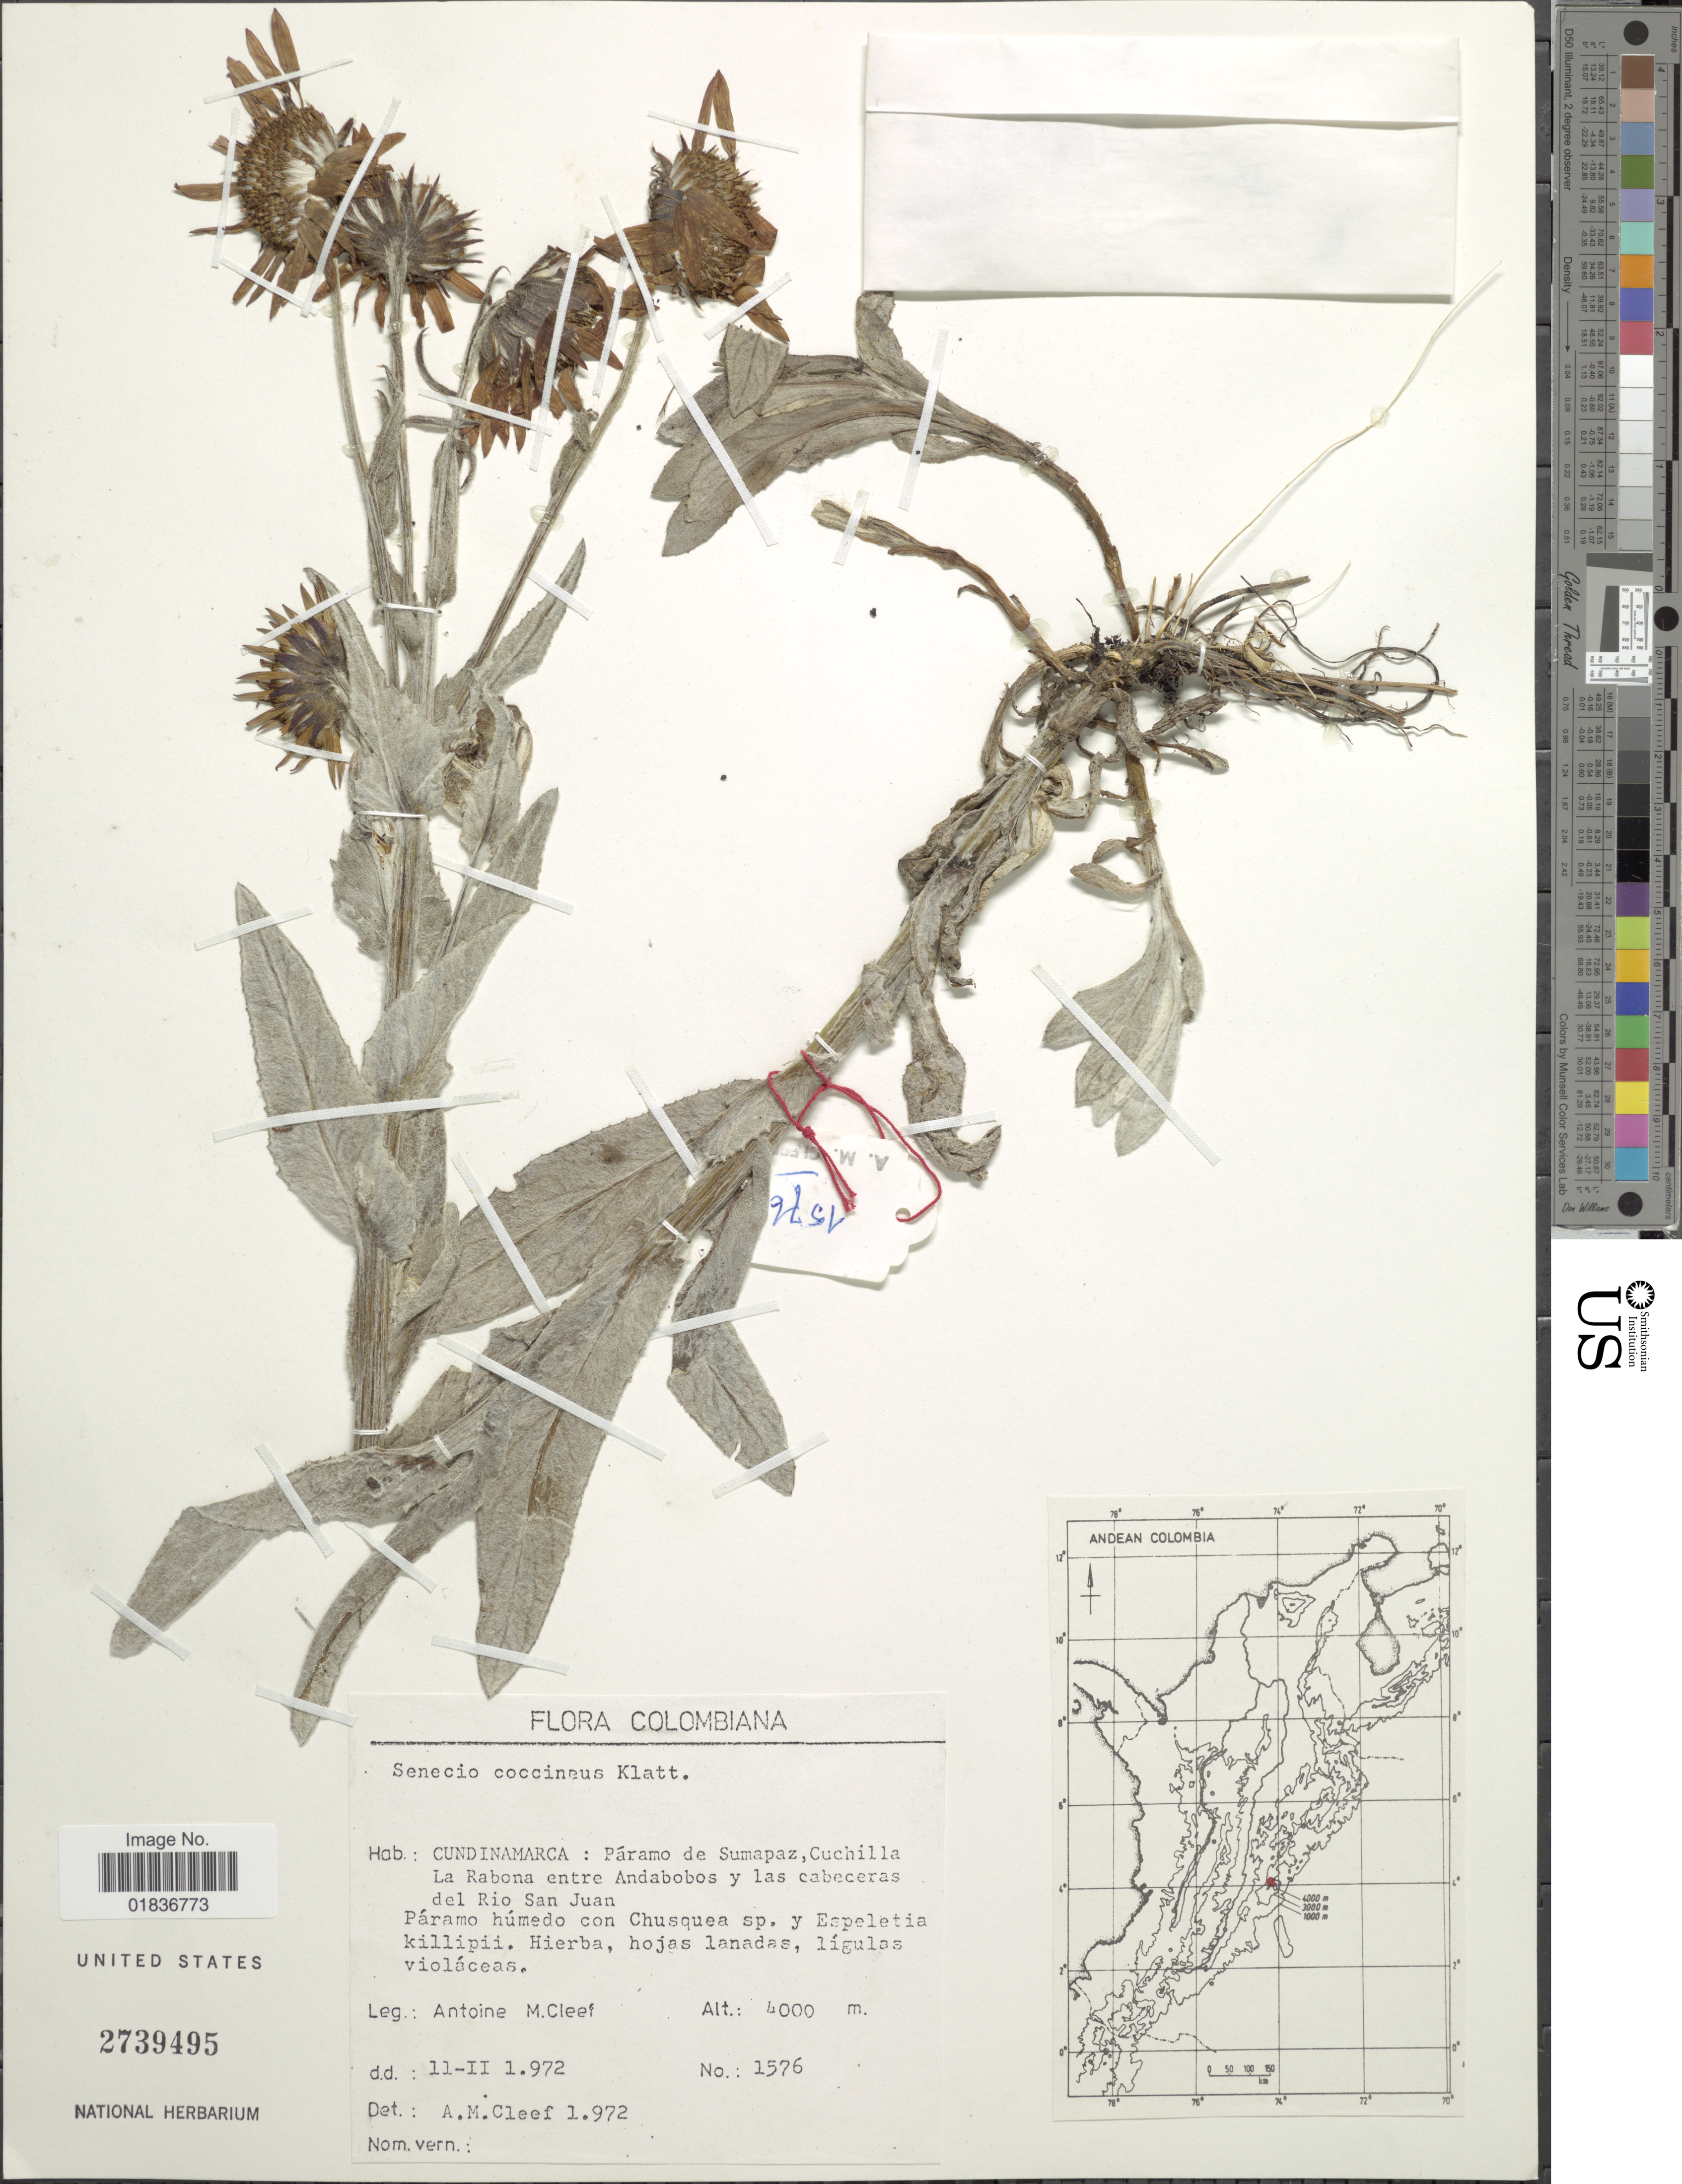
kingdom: Plantae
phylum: Tracheophyta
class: Magnoliopsida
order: Asterales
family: Asteraceae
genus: Senecio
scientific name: Senecio coccineus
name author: Klatt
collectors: A. M. Cleef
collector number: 1576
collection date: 1972-02-11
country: Colombia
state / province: Cundinamarca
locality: Cundinamarca: Paramo de Sumapaz, Cuchilla La Rabona entre Andabobos y las cabeceras del Ruio San Juan.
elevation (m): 4000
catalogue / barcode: US 2739495